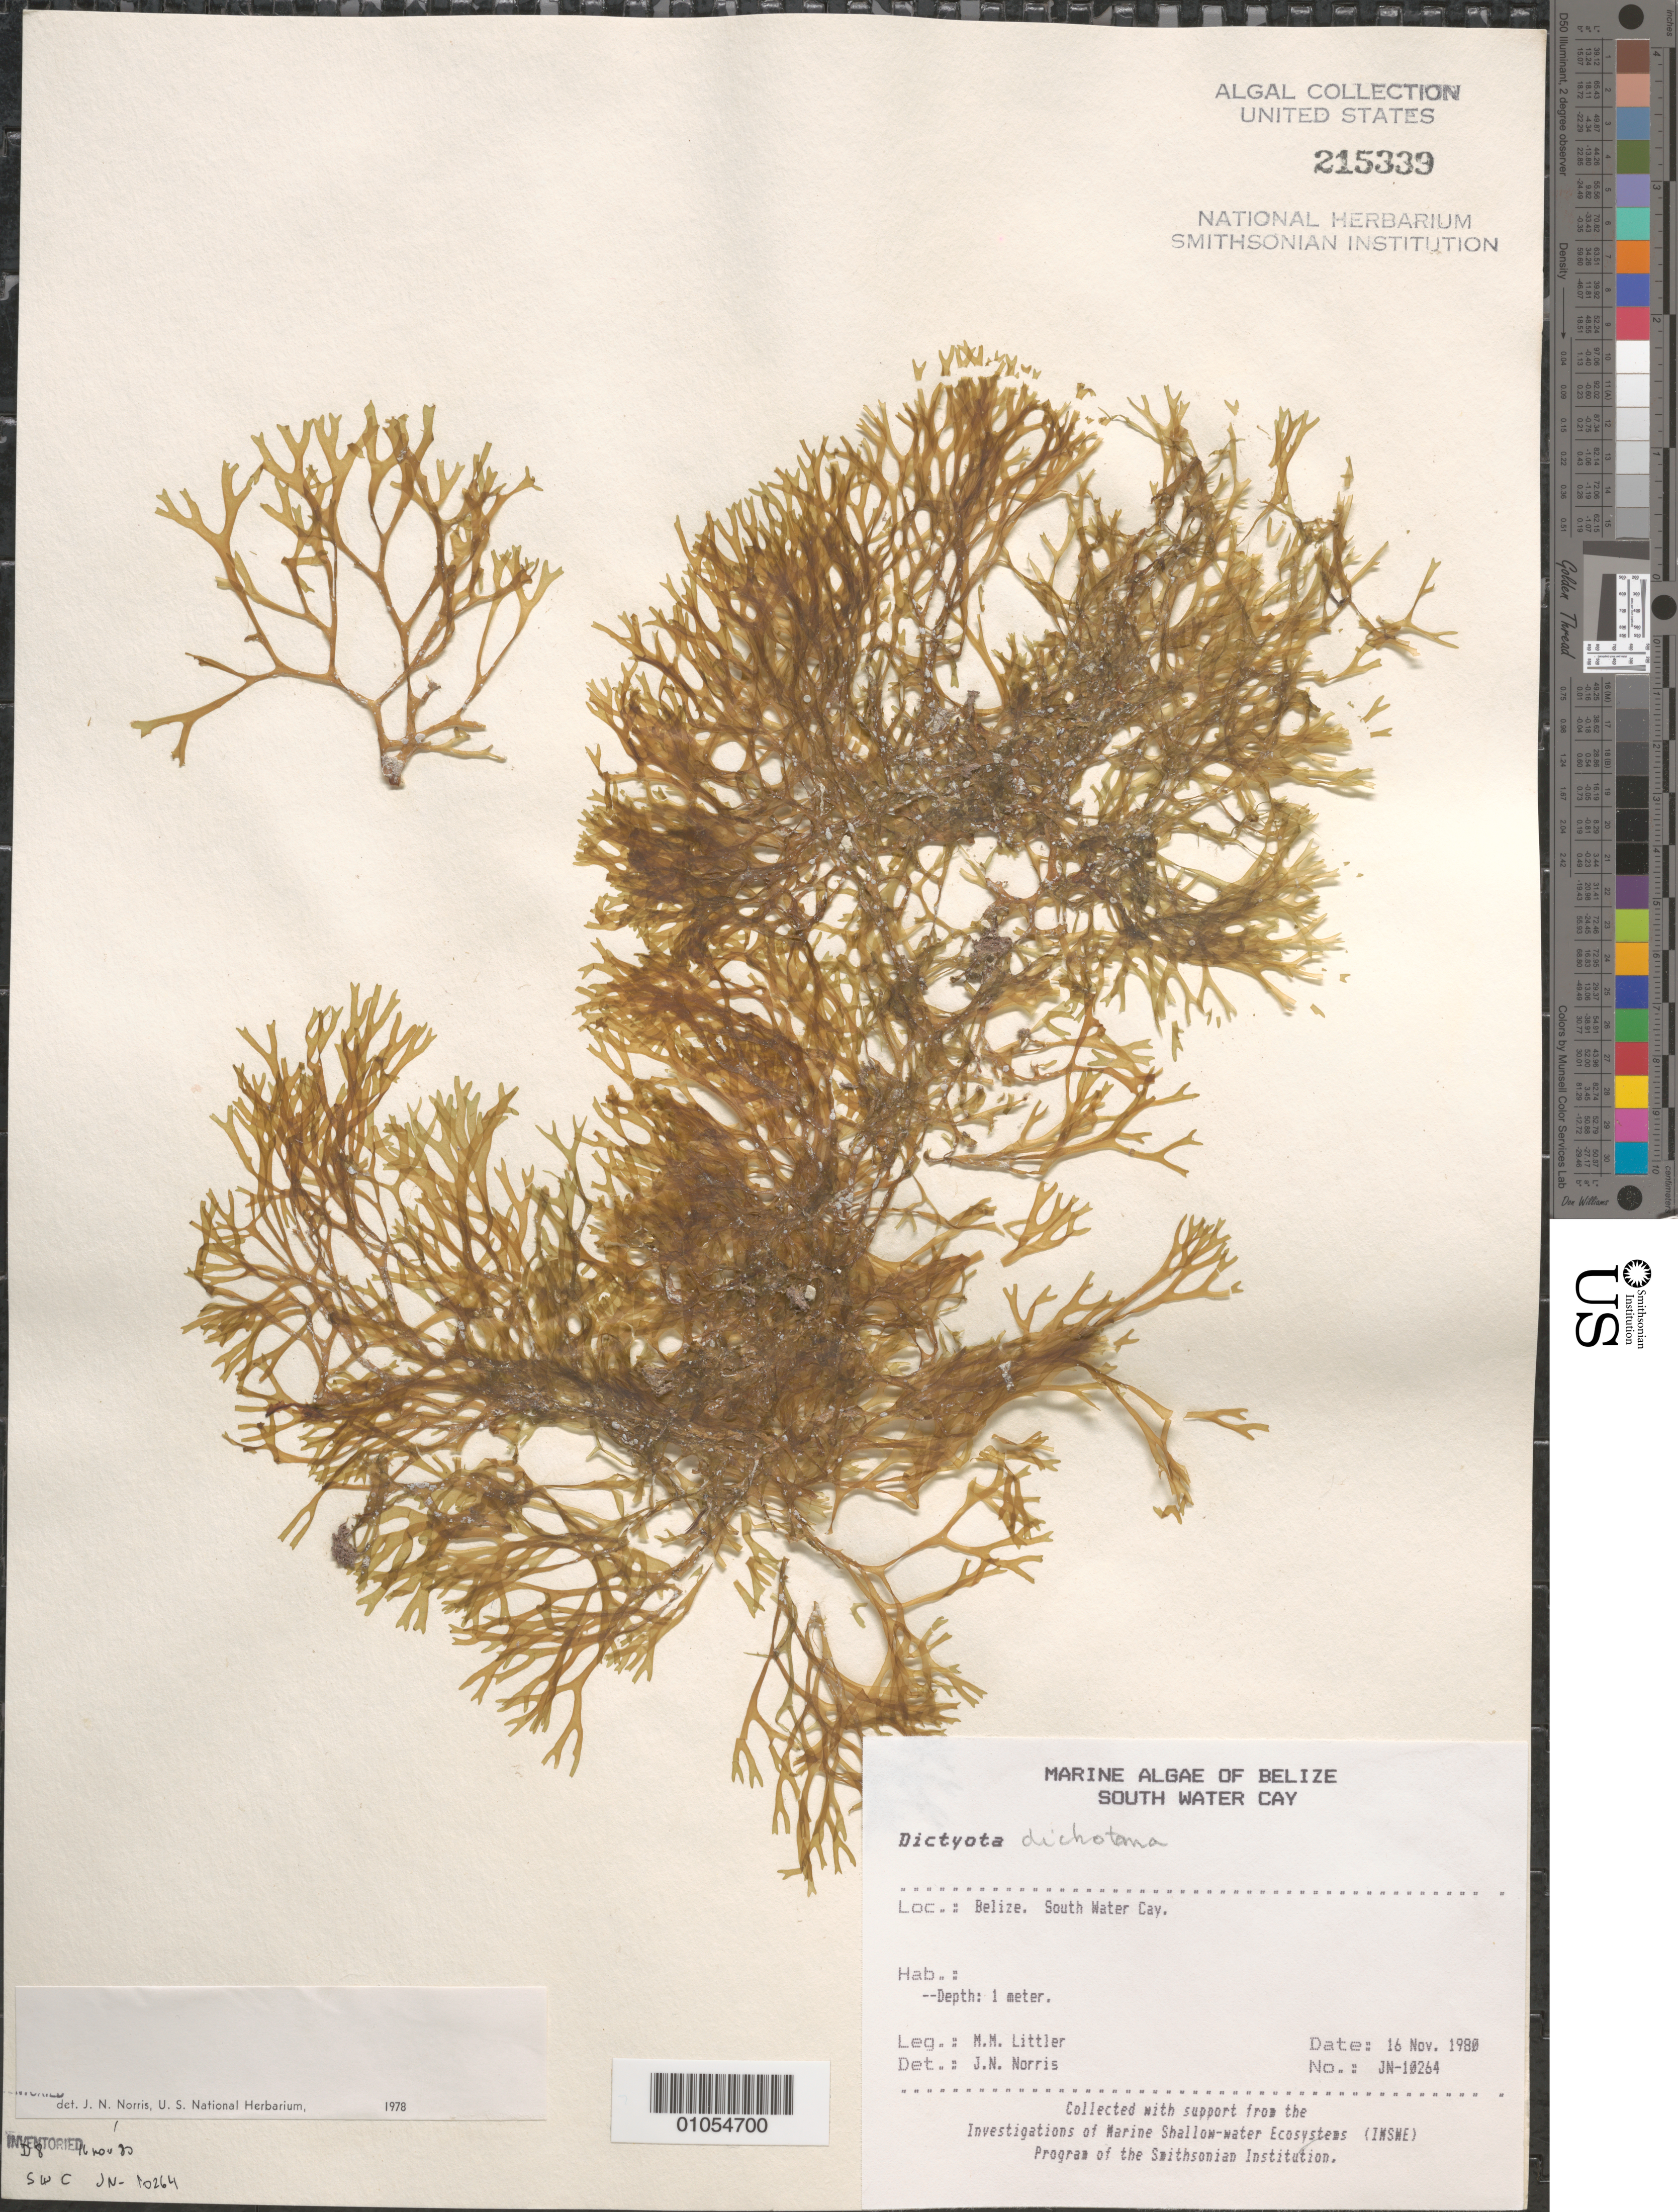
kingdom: Chromista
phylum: Ochrophyta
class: Phaeophyceae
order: Dictyotales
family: Dictyotaceae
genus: Dictyota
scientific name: Dictyota dichotoma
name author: (Huds.) J.V.Lamouroux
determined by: Norris, James N.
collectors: M. M. Littler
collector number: JN-10264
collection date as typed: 16 Nov 1980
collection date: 1980-11-16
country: Belize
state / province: Stann Creek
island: South Water Cay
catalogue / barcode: US 215339